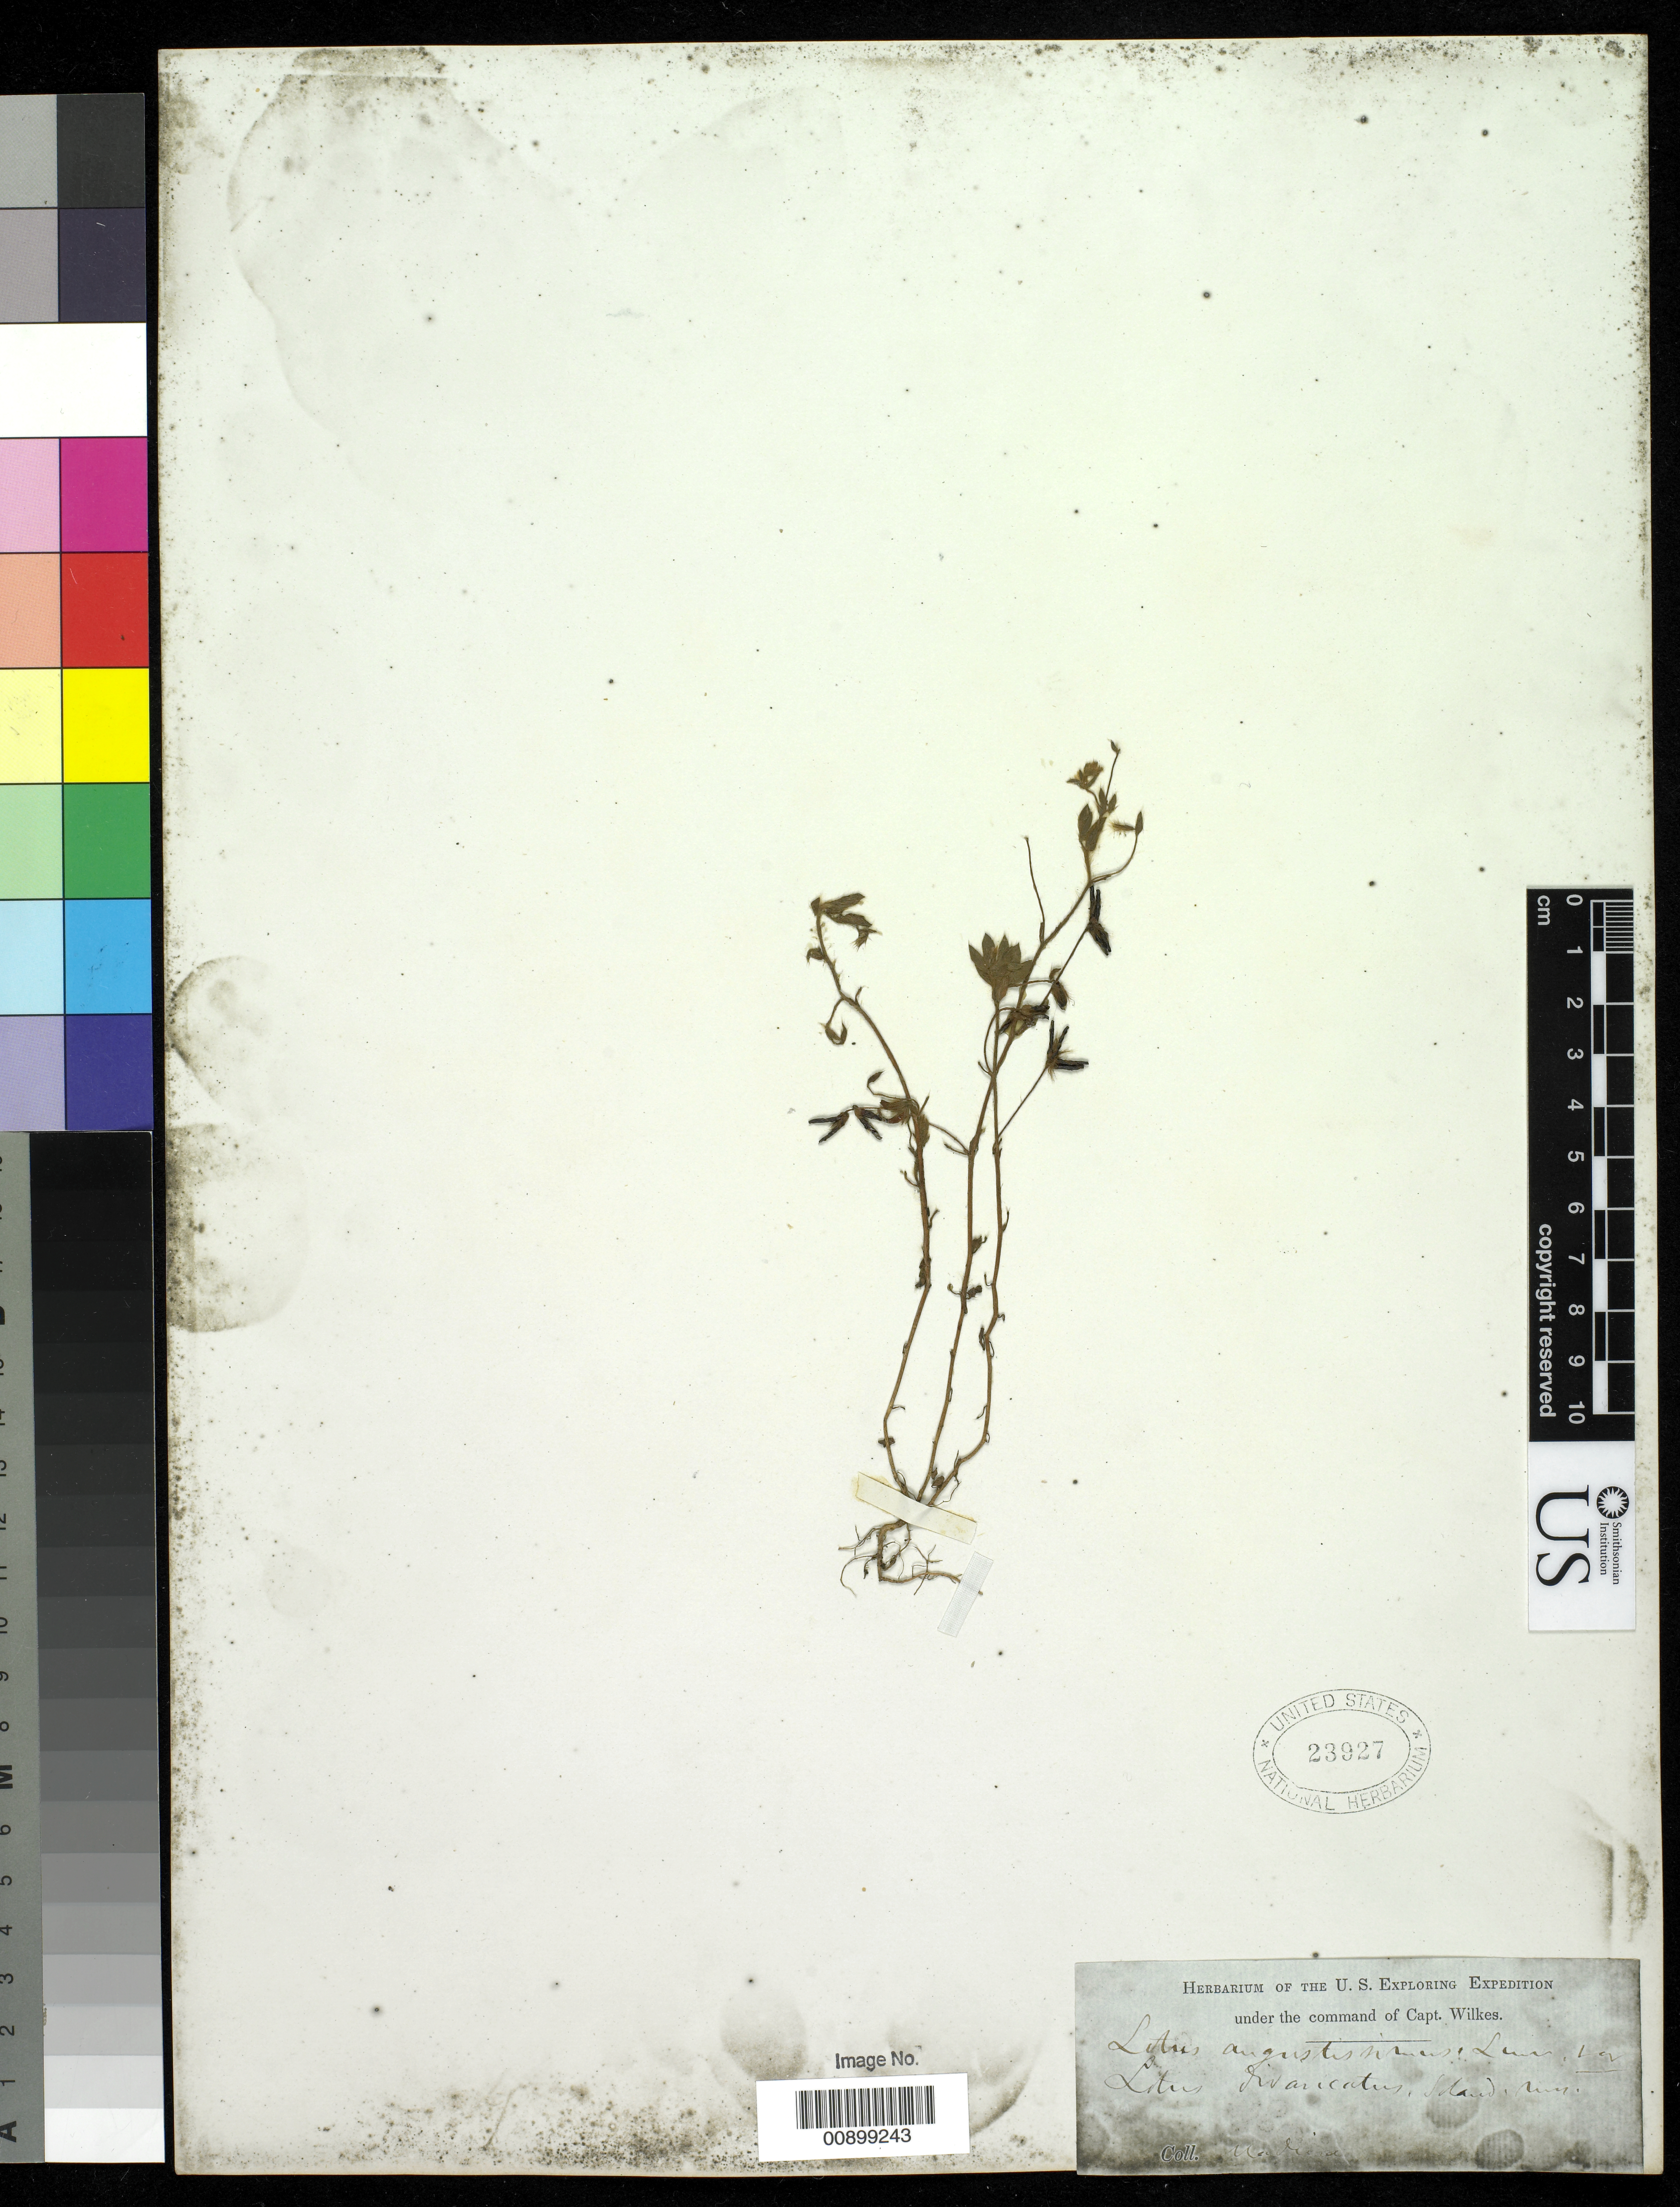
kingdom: Plantae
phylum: Tracheophyta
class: Magnoliopsida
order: Fabales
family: Fabaceae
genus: Trifolium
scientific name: Trifolium angustifolium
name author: L.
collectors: Wilkes Explor. Exped.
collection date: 1838/1842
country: Portugal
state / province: Madeira (Aut. Reg.)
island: Madeira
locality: Funchal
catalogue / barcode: US 23927